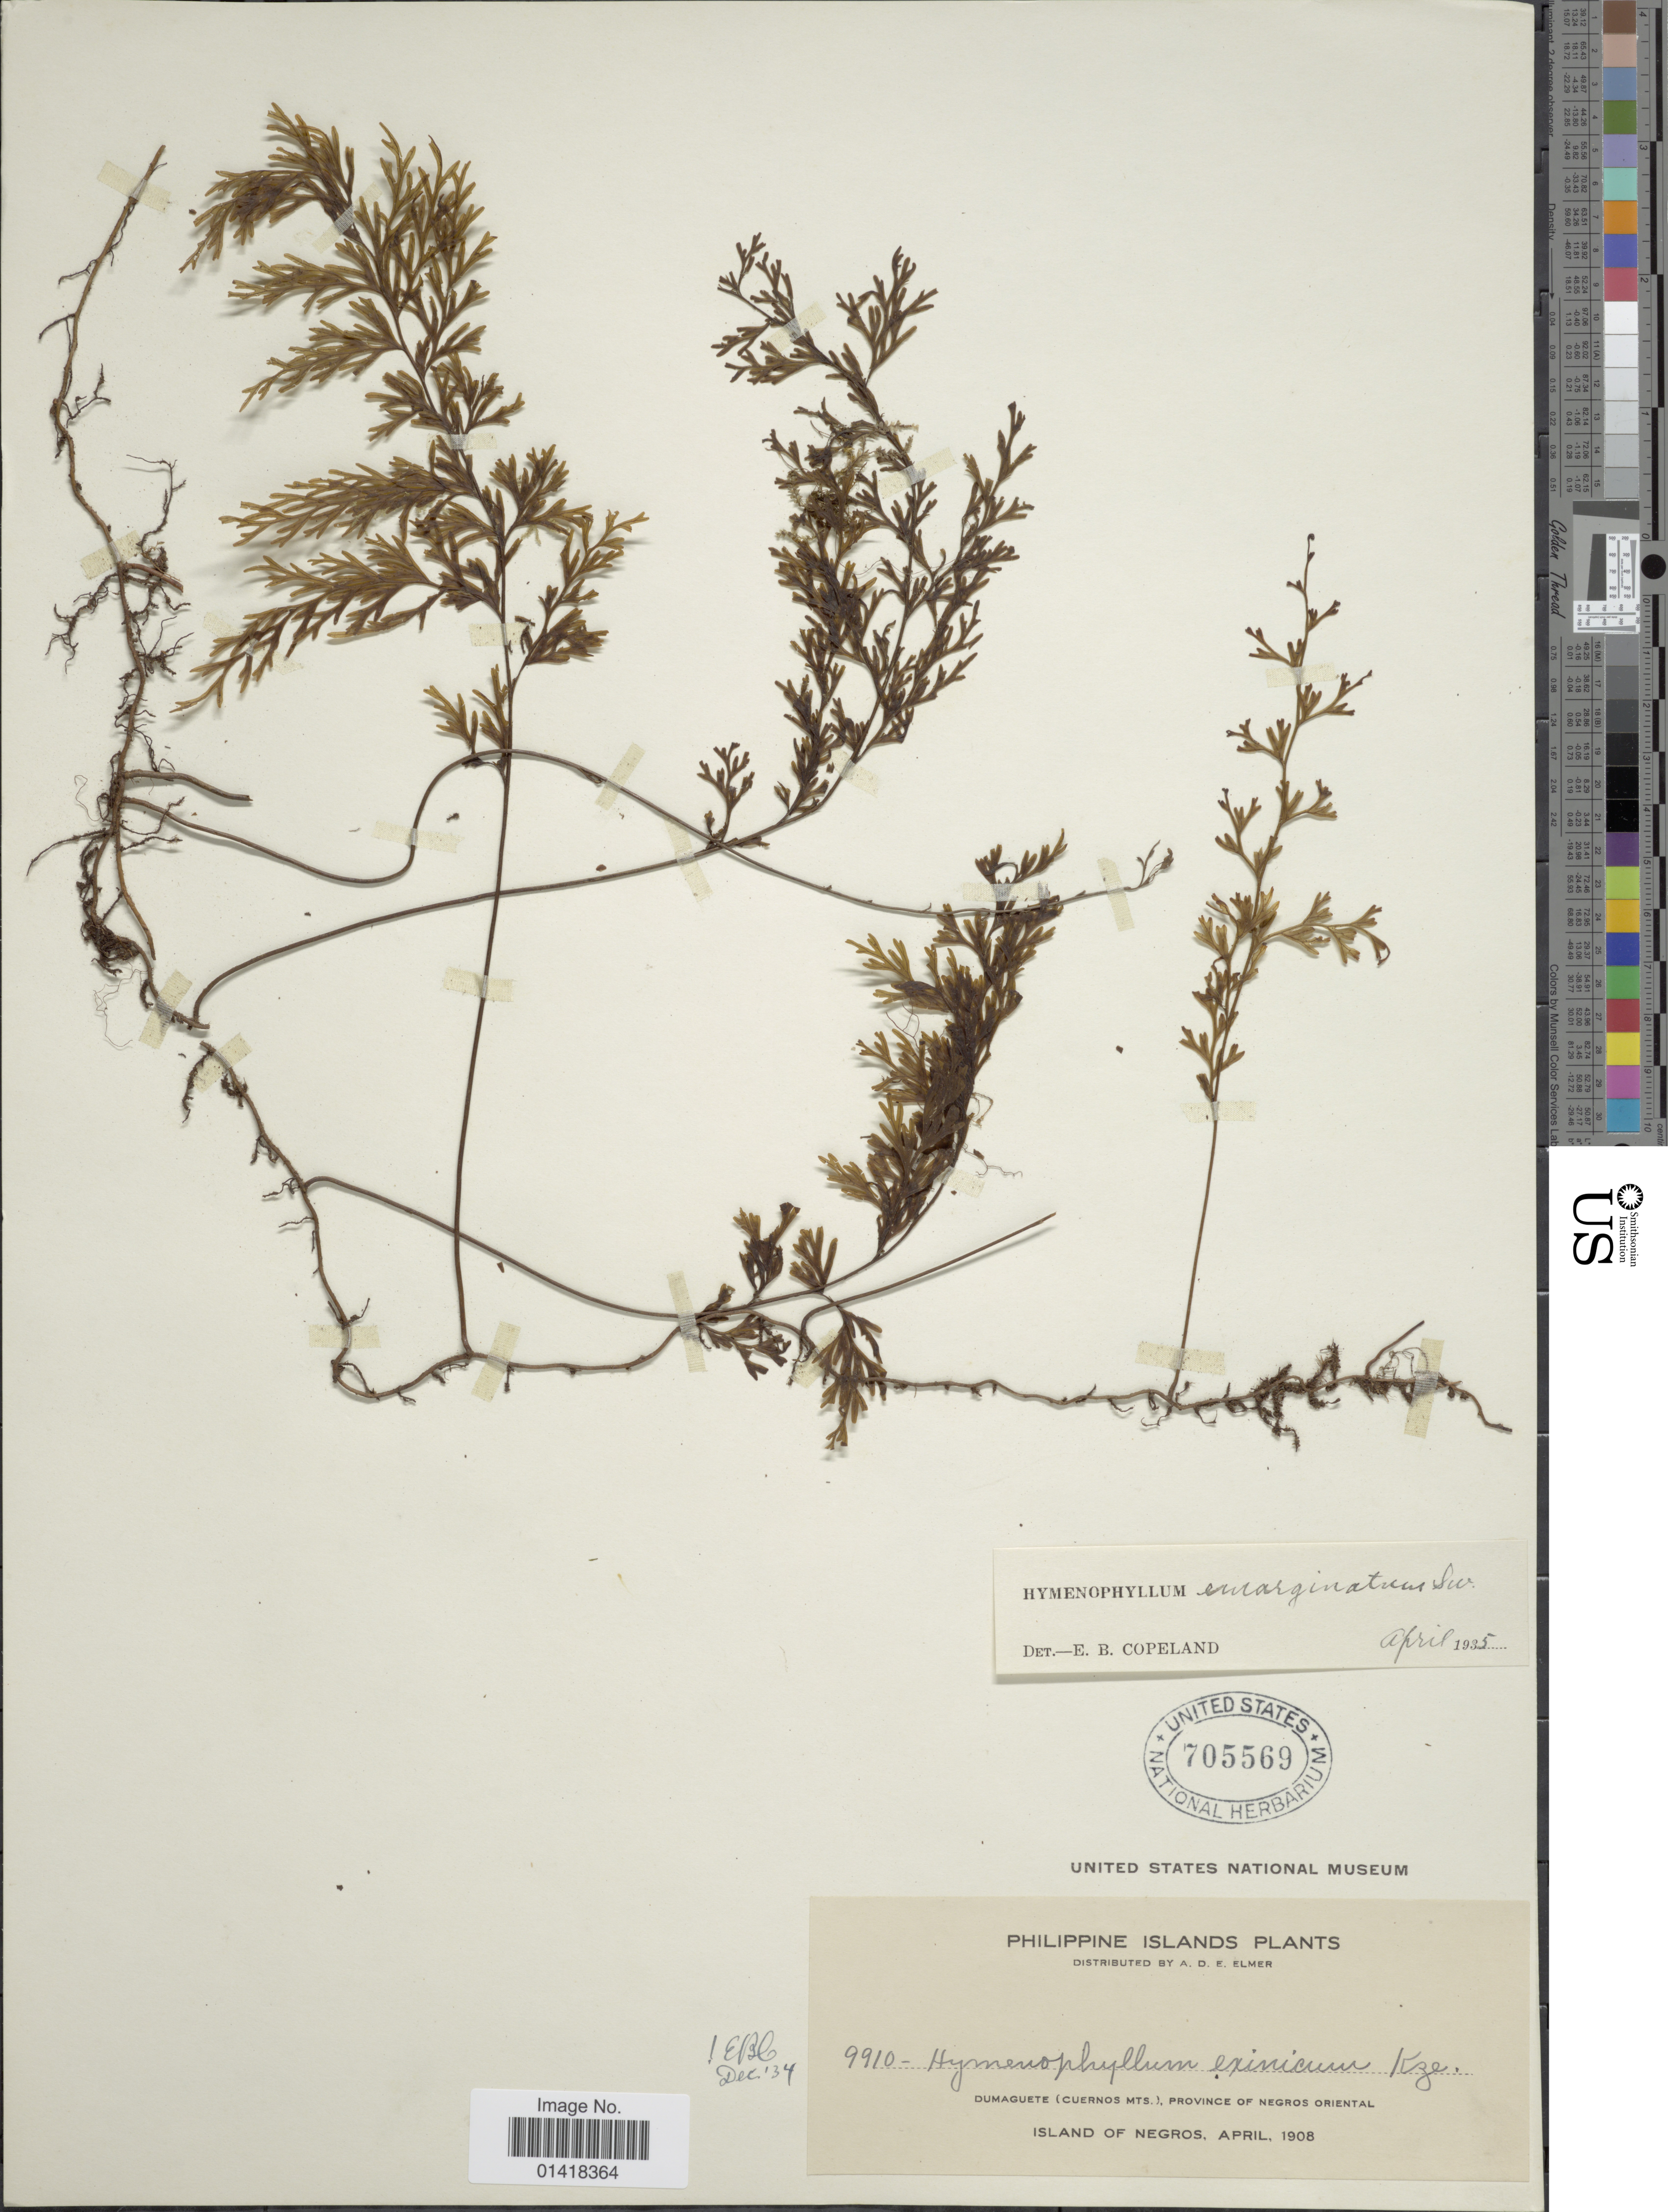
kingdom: Plantae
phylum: Tracheophyta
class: Polypodiopsida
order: Hymenophyllales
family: Hymenophyllaceae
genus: Hymenophyllum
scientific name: Hymenophyllum emarginatum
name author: Sw.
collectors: A. D. E. Elmer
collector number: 9910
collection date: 1908-04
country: Philippines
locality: Philippimne Islands. Dumaguete (Cuernos Mts.) Province of Negros Oriental. Island of Negros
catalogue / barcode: US 705569